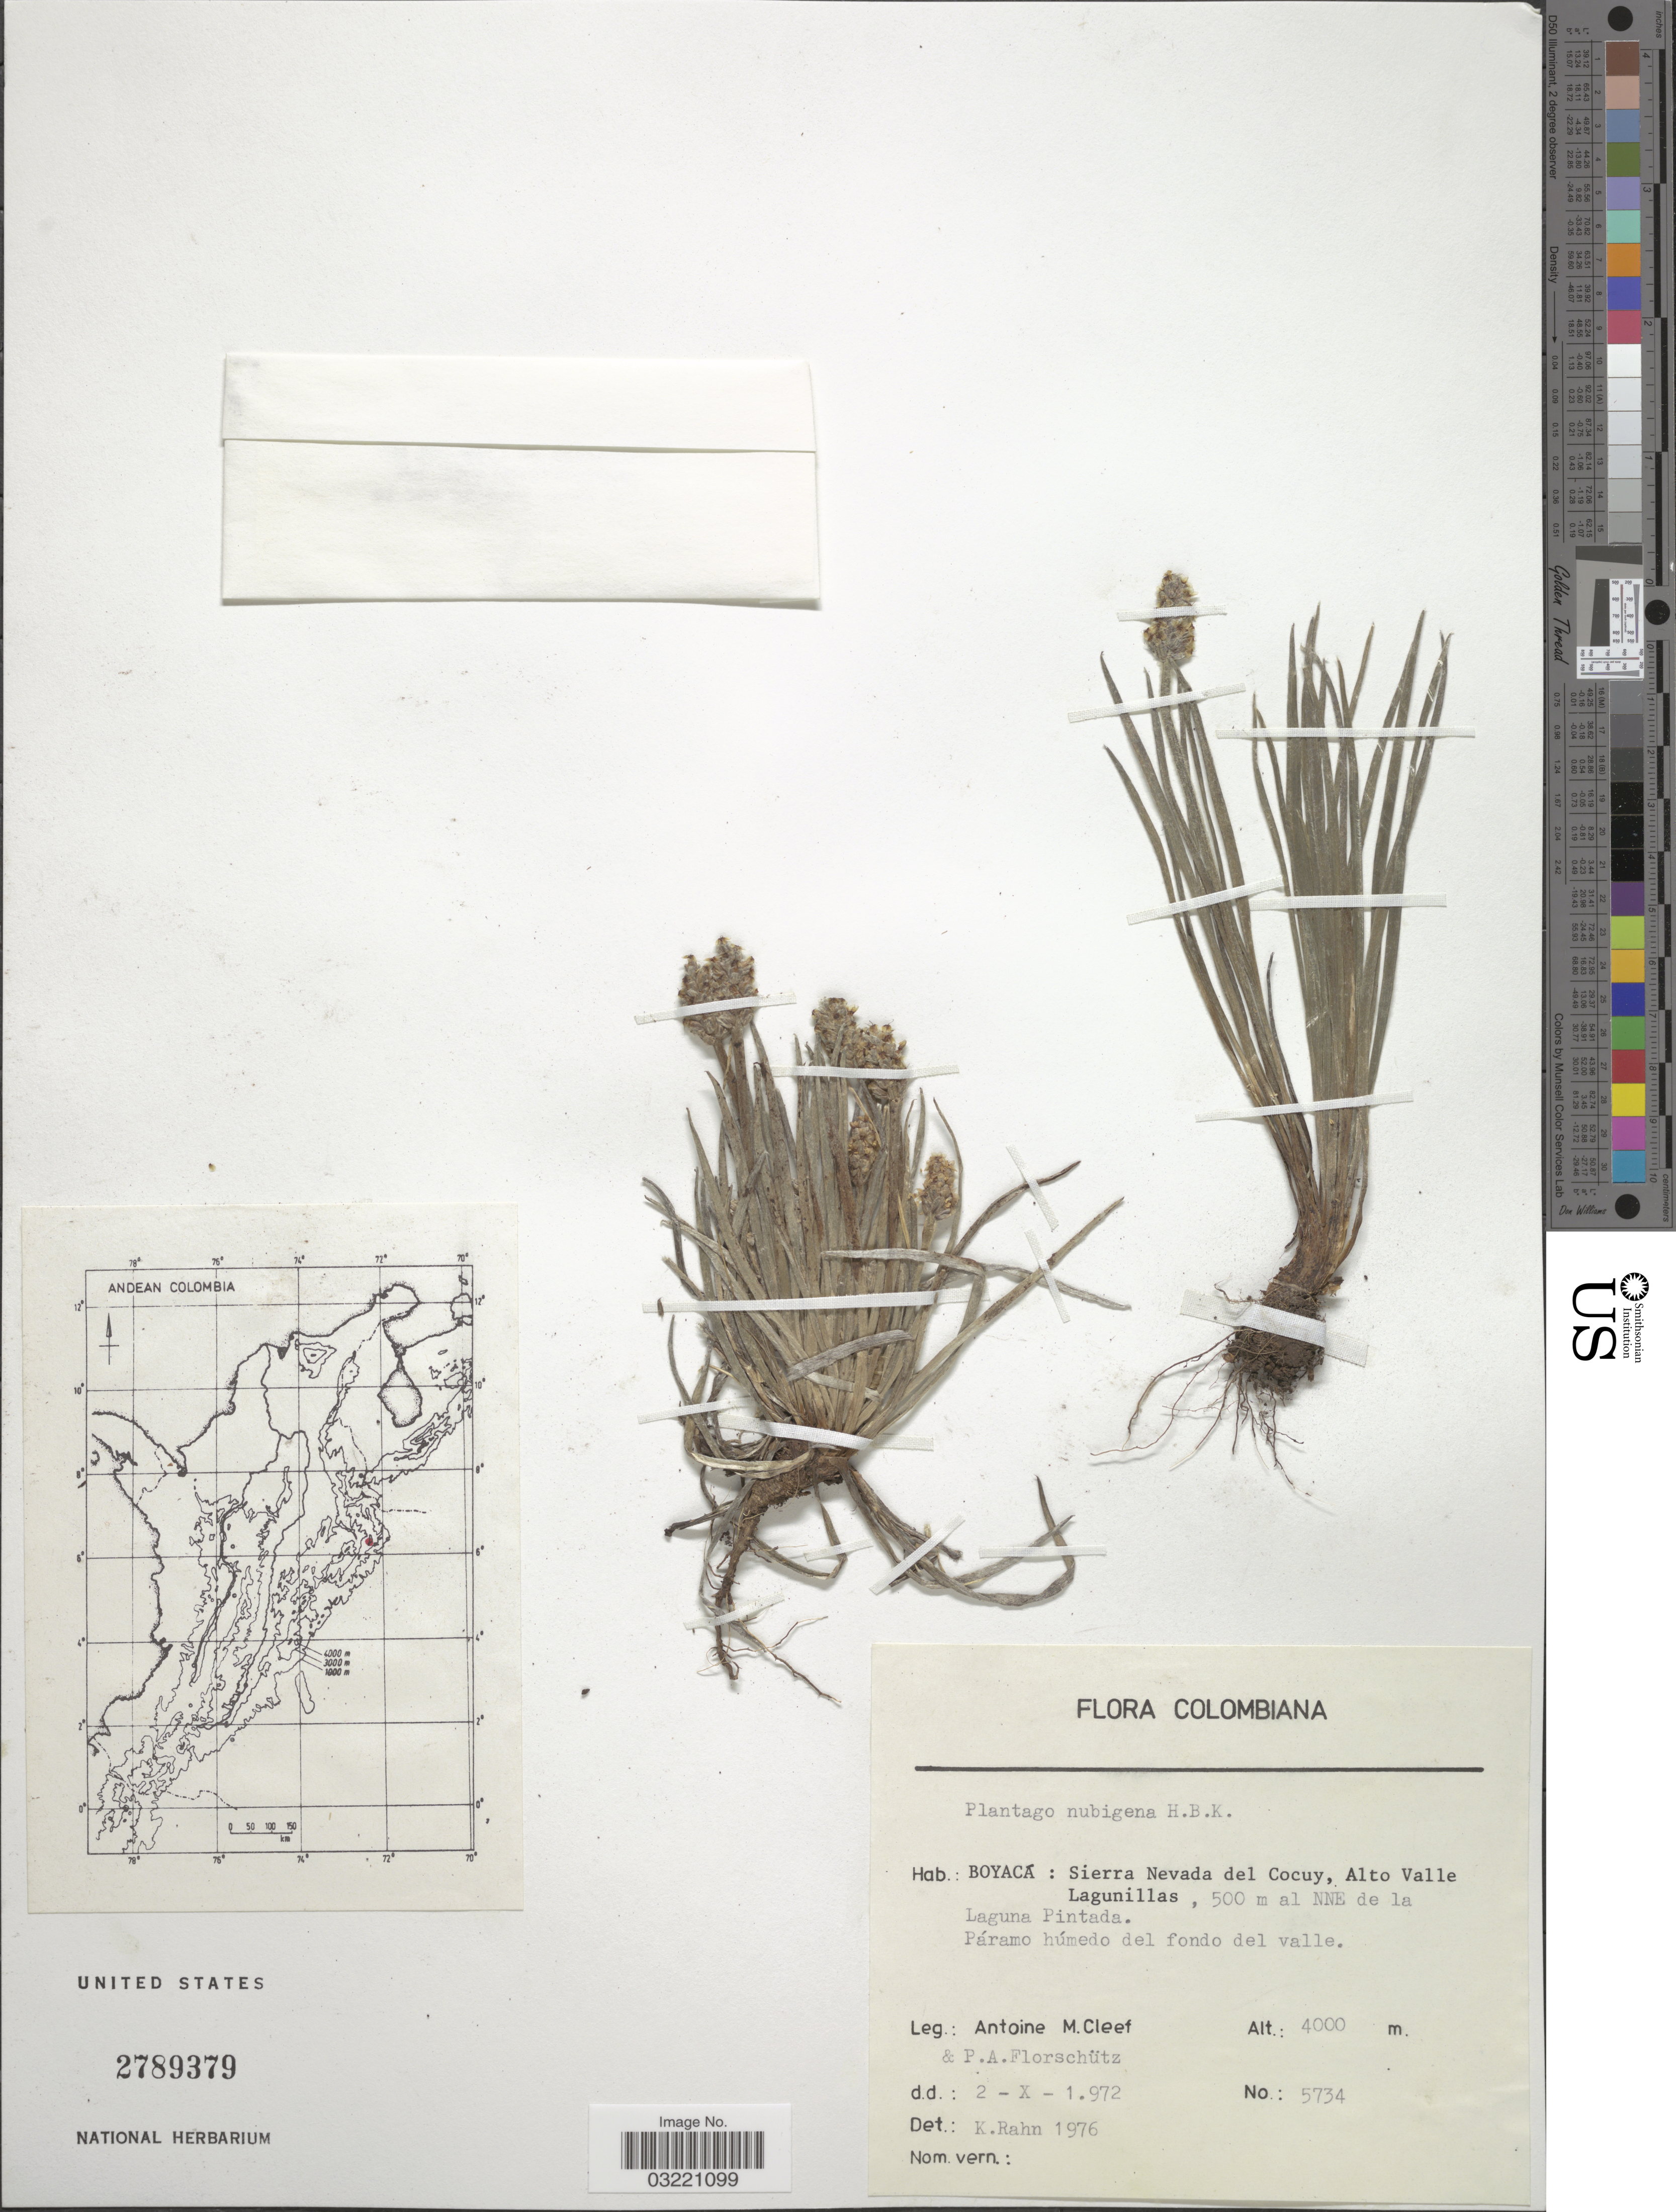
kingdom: Plantae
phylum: Tracheophyta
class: Magnoliopsida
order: Lamiales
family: Plantaginaceae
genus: Plantago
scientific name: Plantago sericea subsp. nubigena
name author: (Kunth) Rahn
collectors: A. M. Cleef & P. Florschütz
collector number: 5734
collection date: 1972-10-02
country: Colombia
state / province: Boyacá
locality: Sierra Nevada del Cocuy, Alto Valle Lagunillas, 500 m al NNE de la Laguna Pintada.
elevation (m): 4000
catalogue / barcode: US 2789379